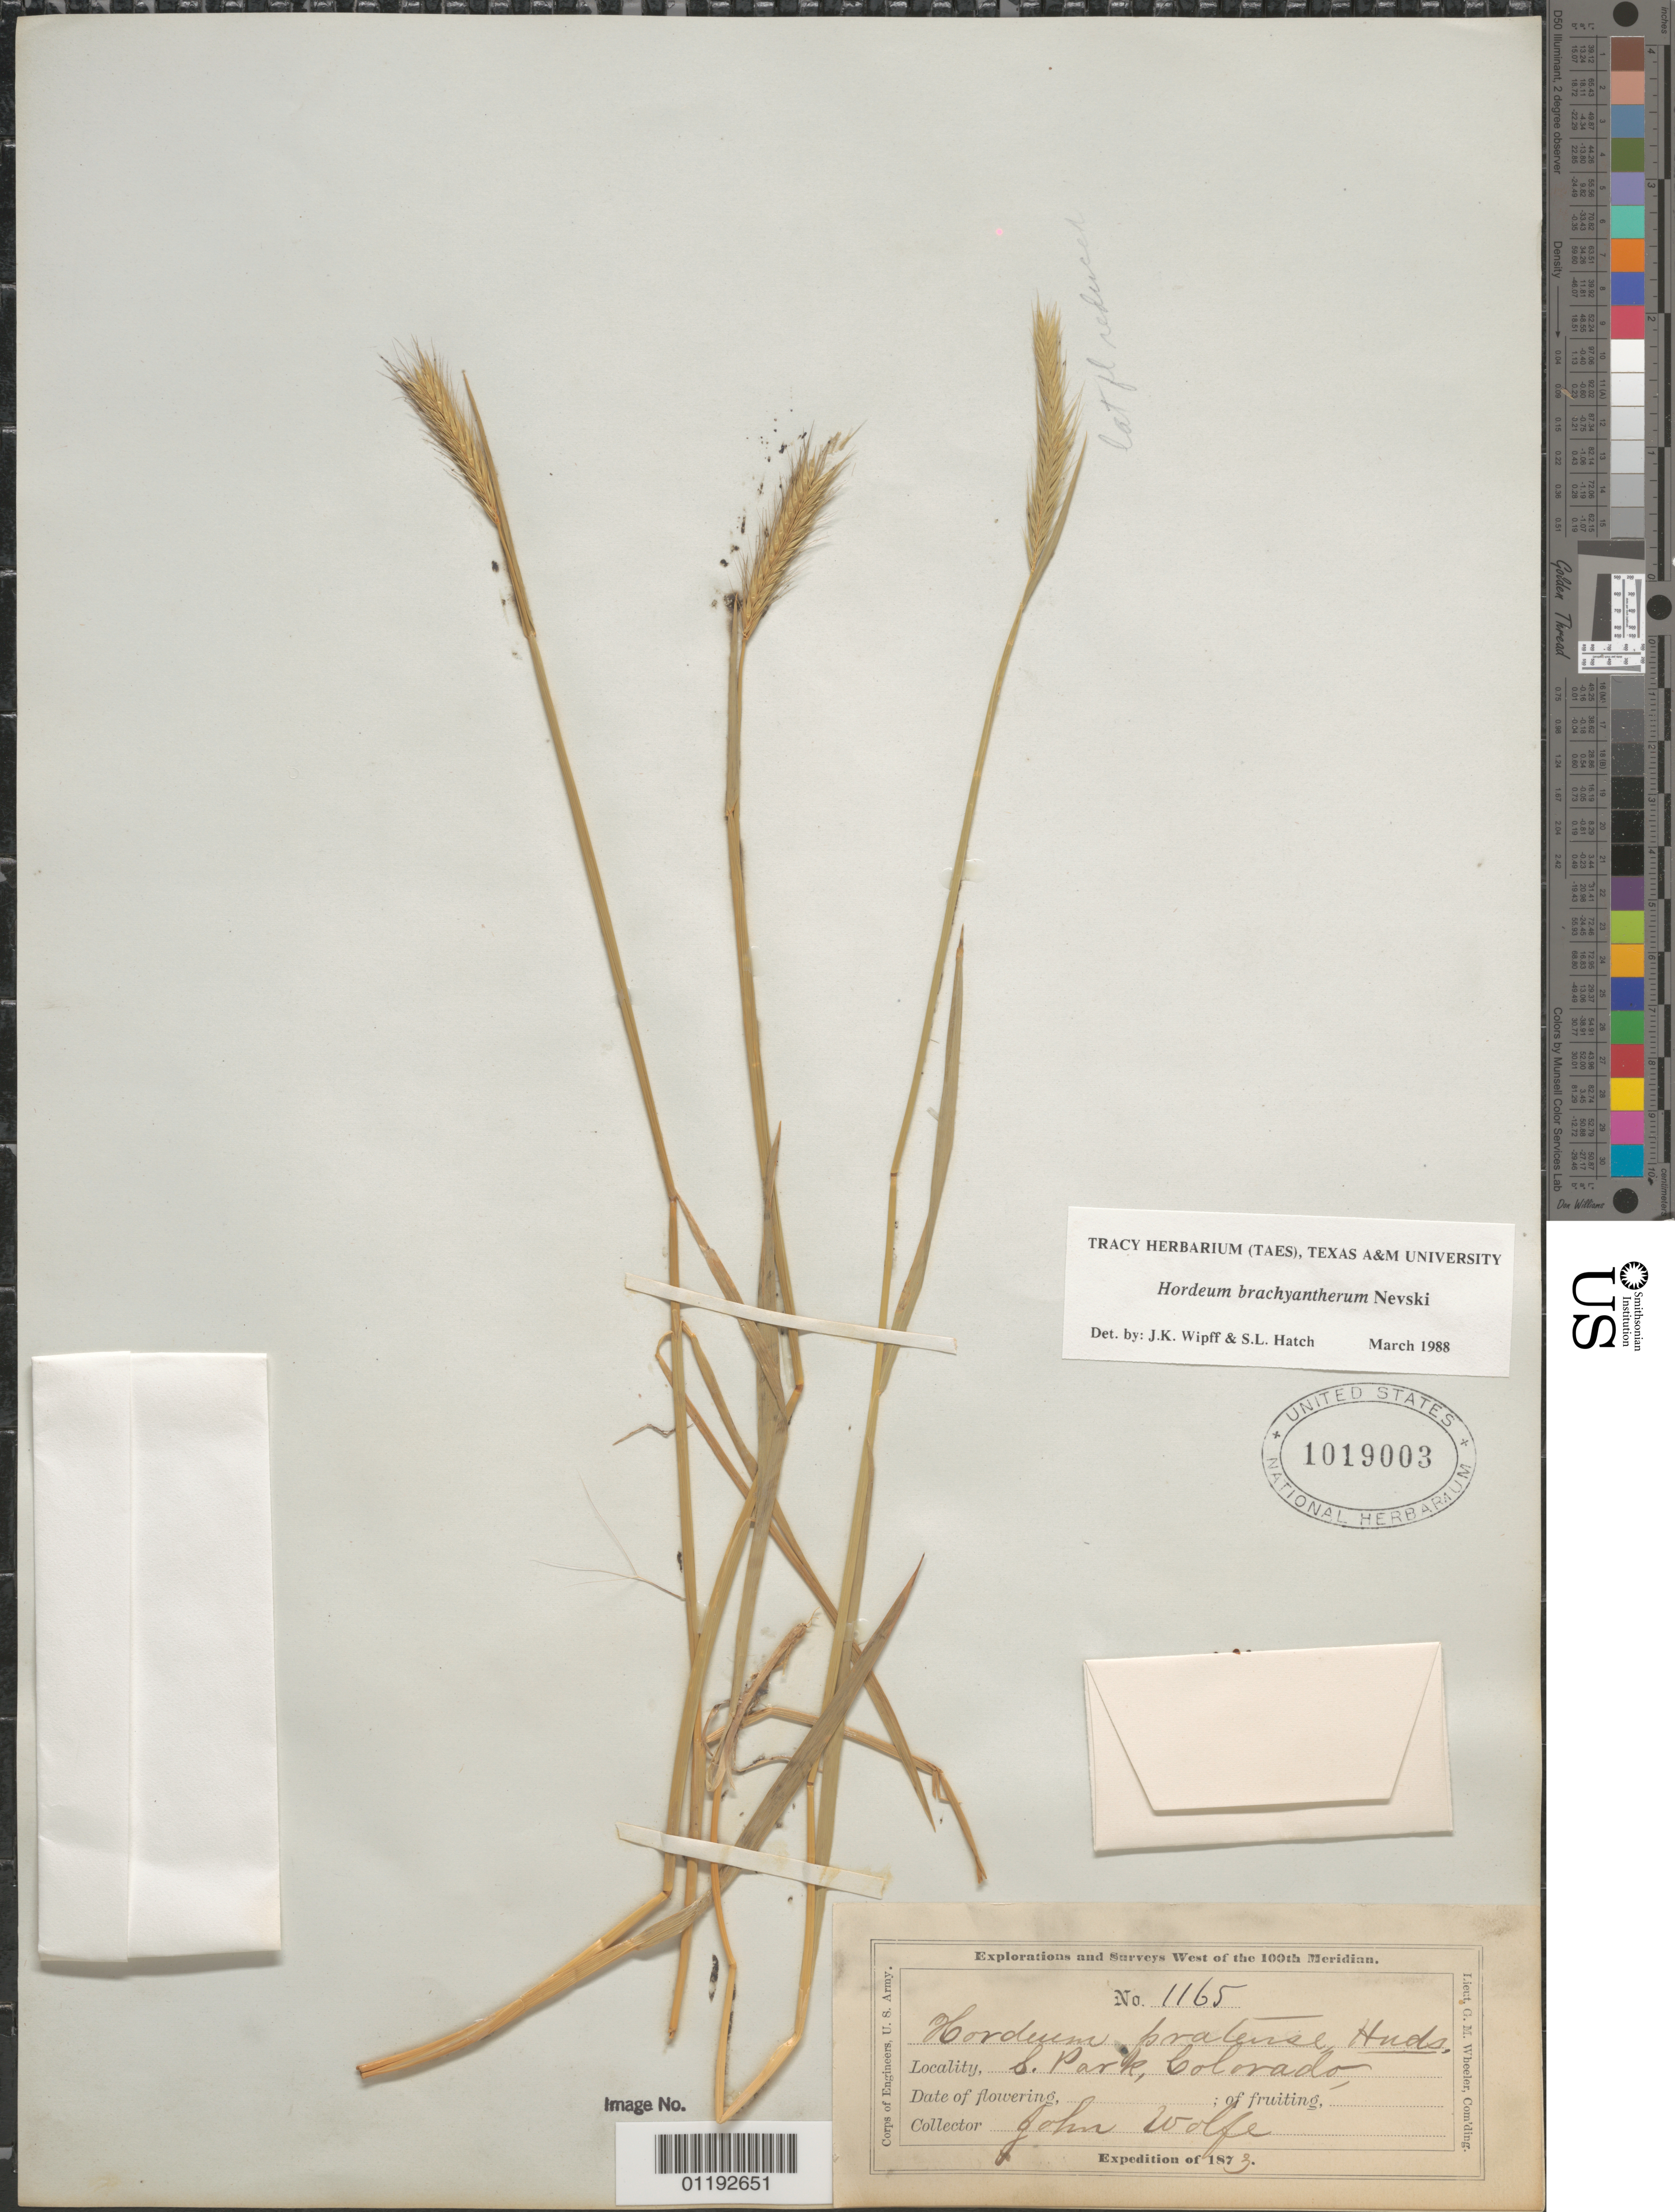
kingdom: Plantae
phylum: Tracheophyta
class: Liliopsida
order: Poales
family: Poaceae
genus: Hordeum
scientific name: Hordeum brachyantherum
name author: Nevski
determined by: Wipff, J. K.; Hatch, S. L.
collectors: J. Wolf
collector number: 1165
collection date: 1873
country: United States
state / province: Colorado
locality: South Park, Col Ter.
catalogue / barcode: US 1019003